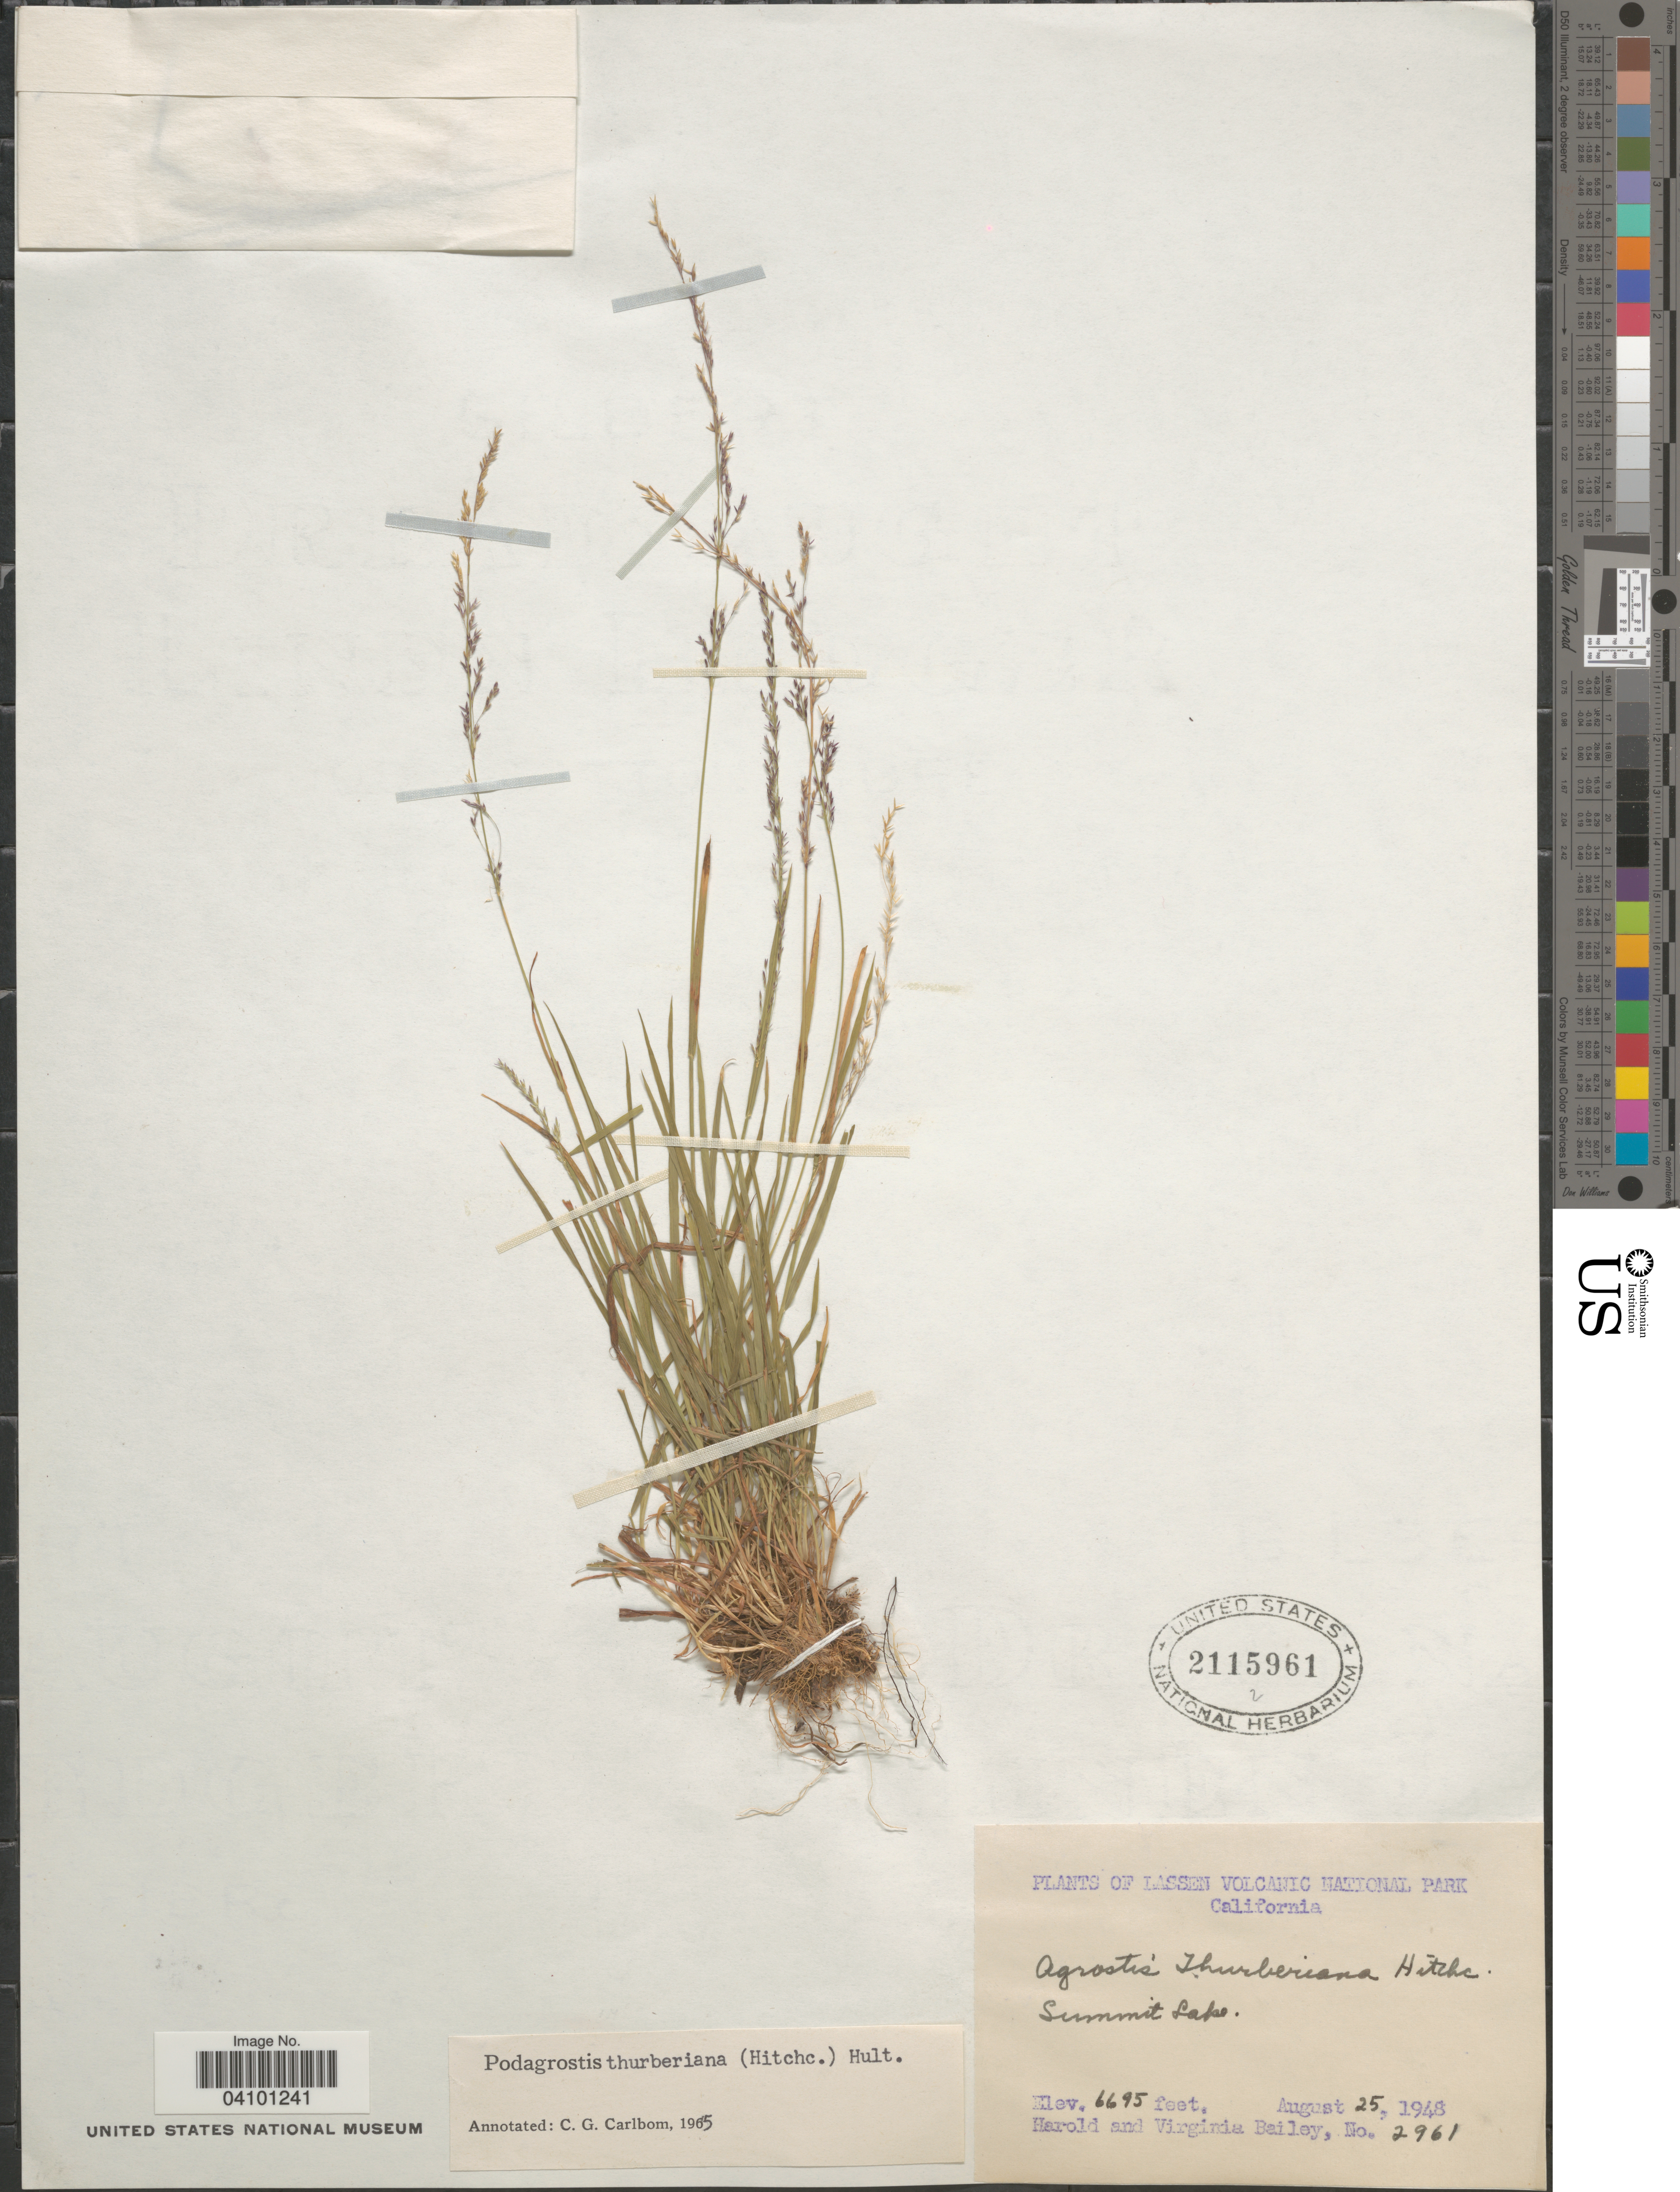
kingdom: Plantae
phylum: Tracheophyta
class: Liliopsida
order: Poales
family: Poaceae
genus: Podagrostis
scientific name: Podagrostis thurberiana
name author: Hitchc.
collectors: H. Bailey & V. L. Bailey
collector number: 2961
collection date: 1948-08-25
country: United States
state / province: California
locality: Lassen Volcanic National Park. Summit Lake.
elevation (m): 2041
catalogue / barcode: US 2115961